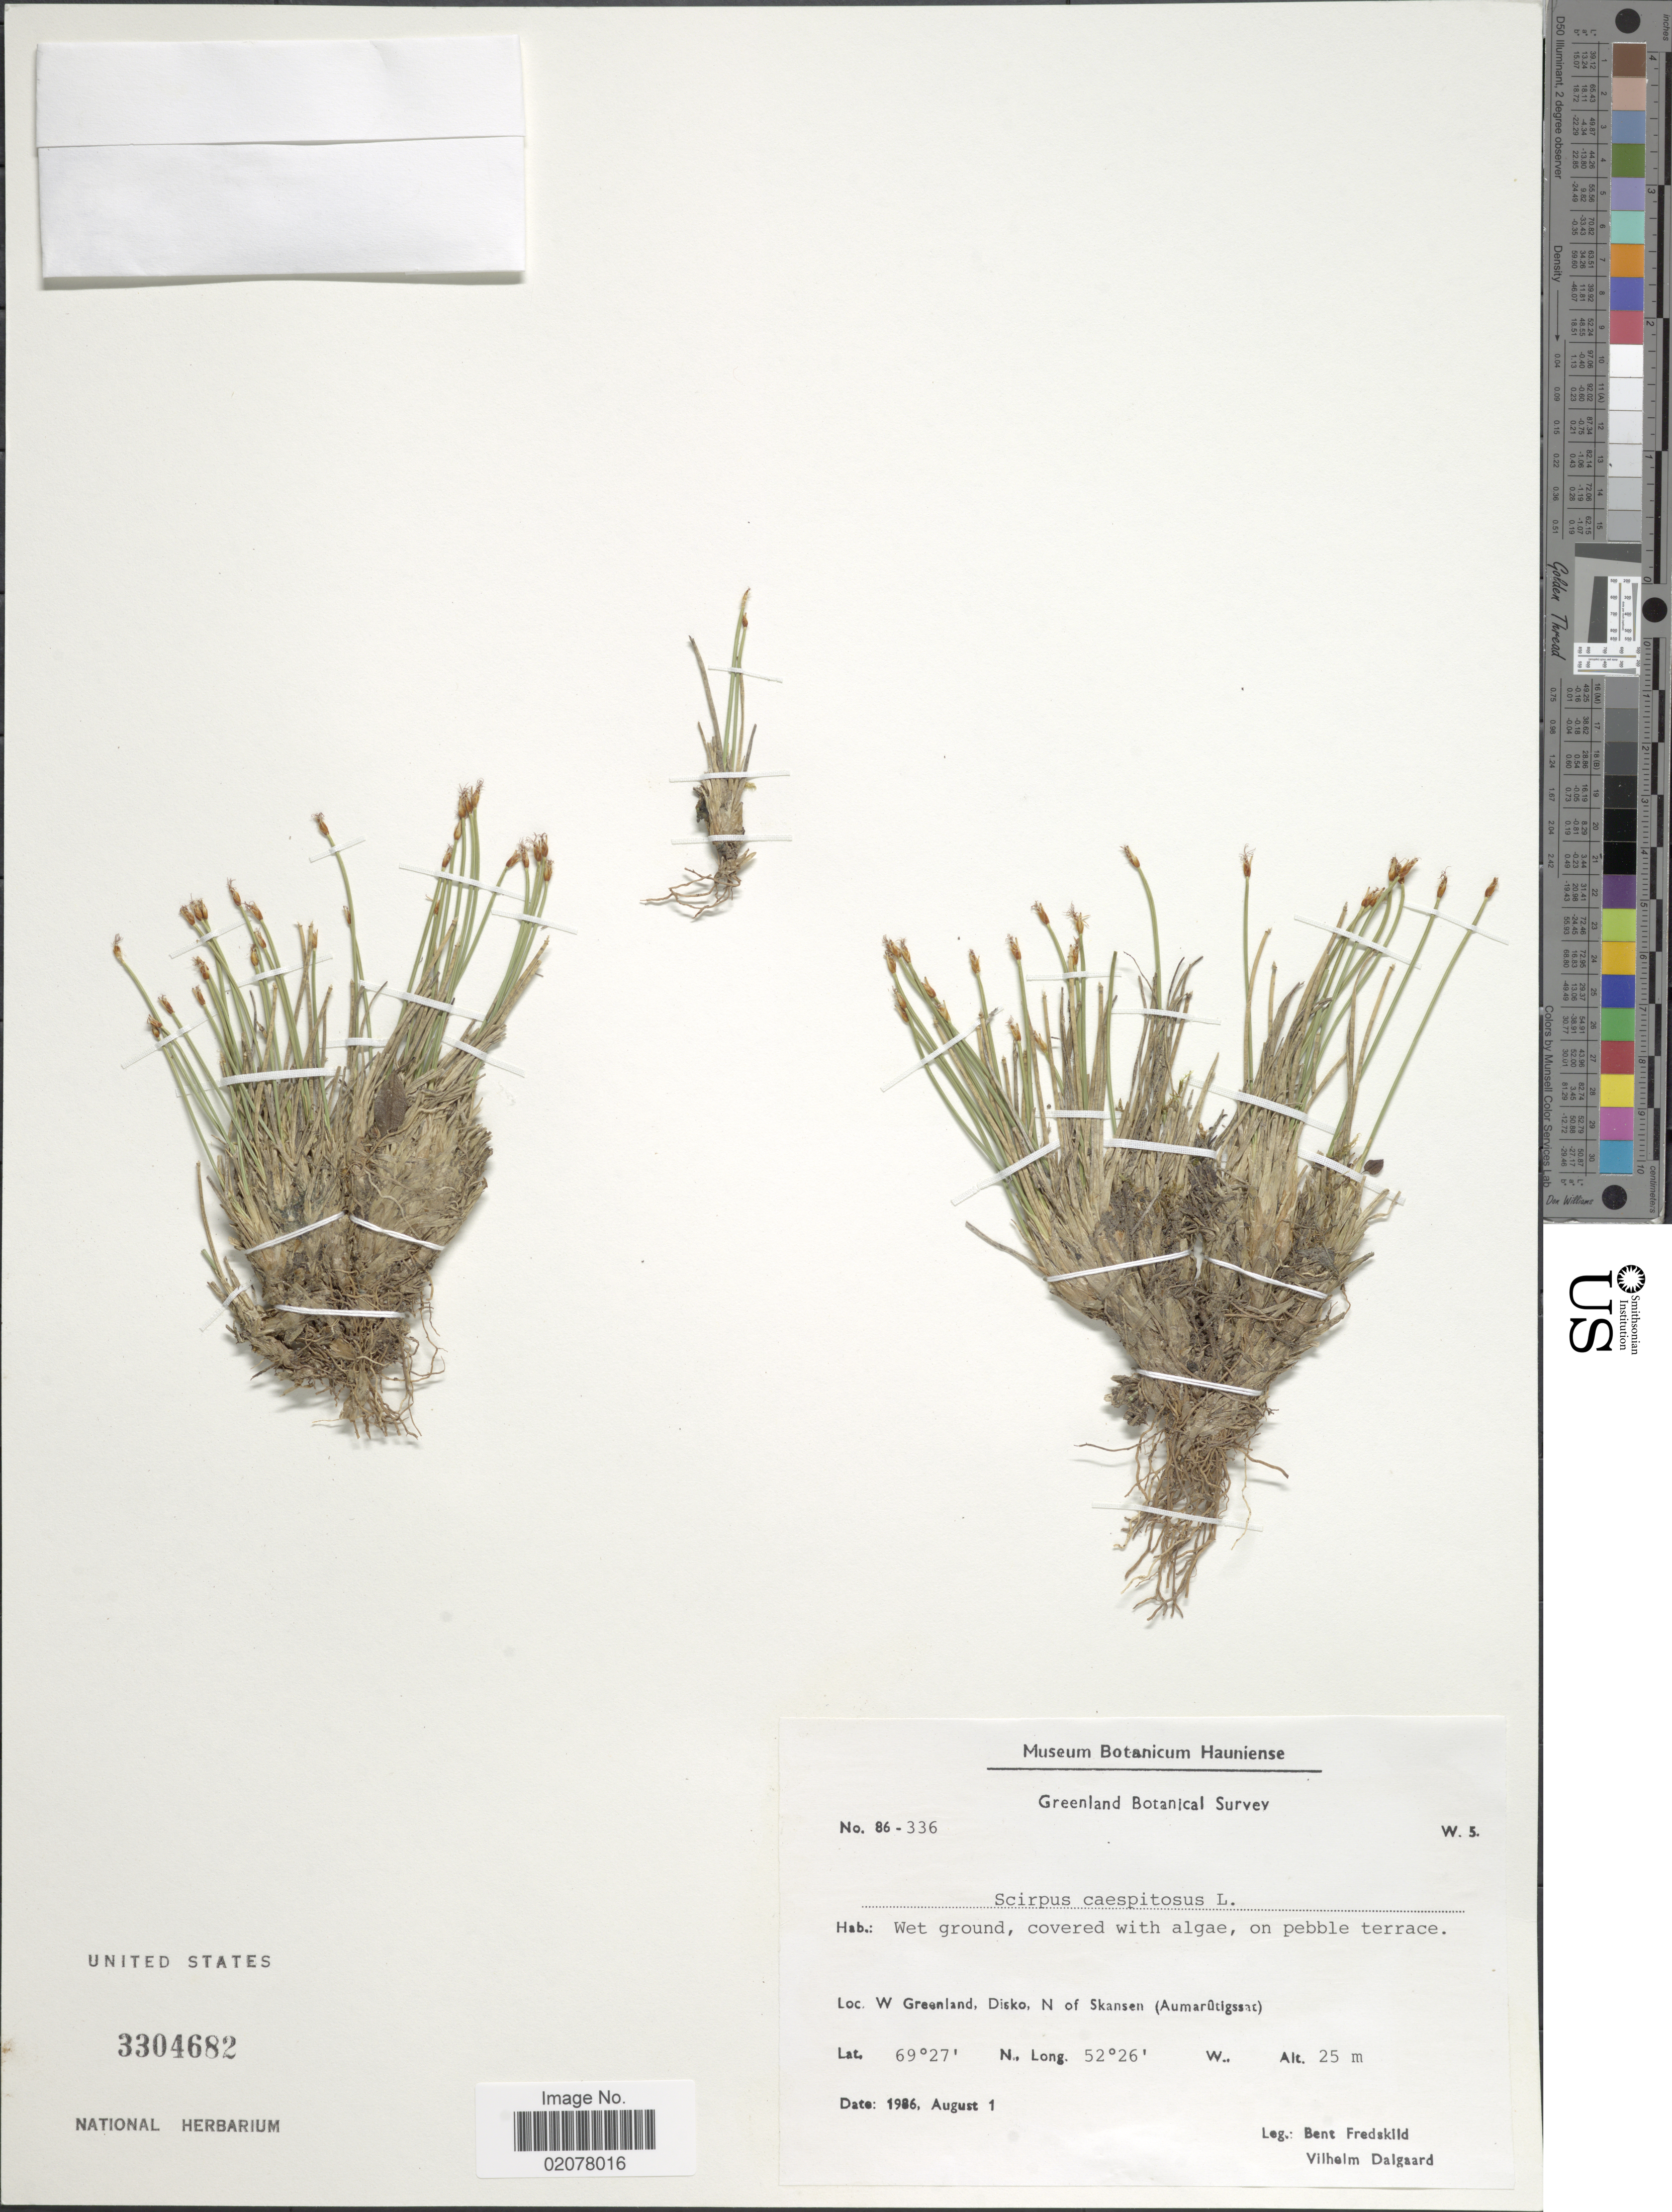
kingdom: Plantae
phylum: Tracheophyta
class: Liliopsida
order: Poales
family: Cyperaceae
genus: Trichophorum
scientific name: Trichophorum cespitosum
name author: (L.) Hartm.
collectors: B. Fredskild & V. Dalgaard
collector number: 86-336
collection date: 1986-08-01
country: Greenland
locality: W. Greenland, Disko, N of Skansen (Aumarutigssat)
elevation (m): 25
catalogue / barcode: US 3304682